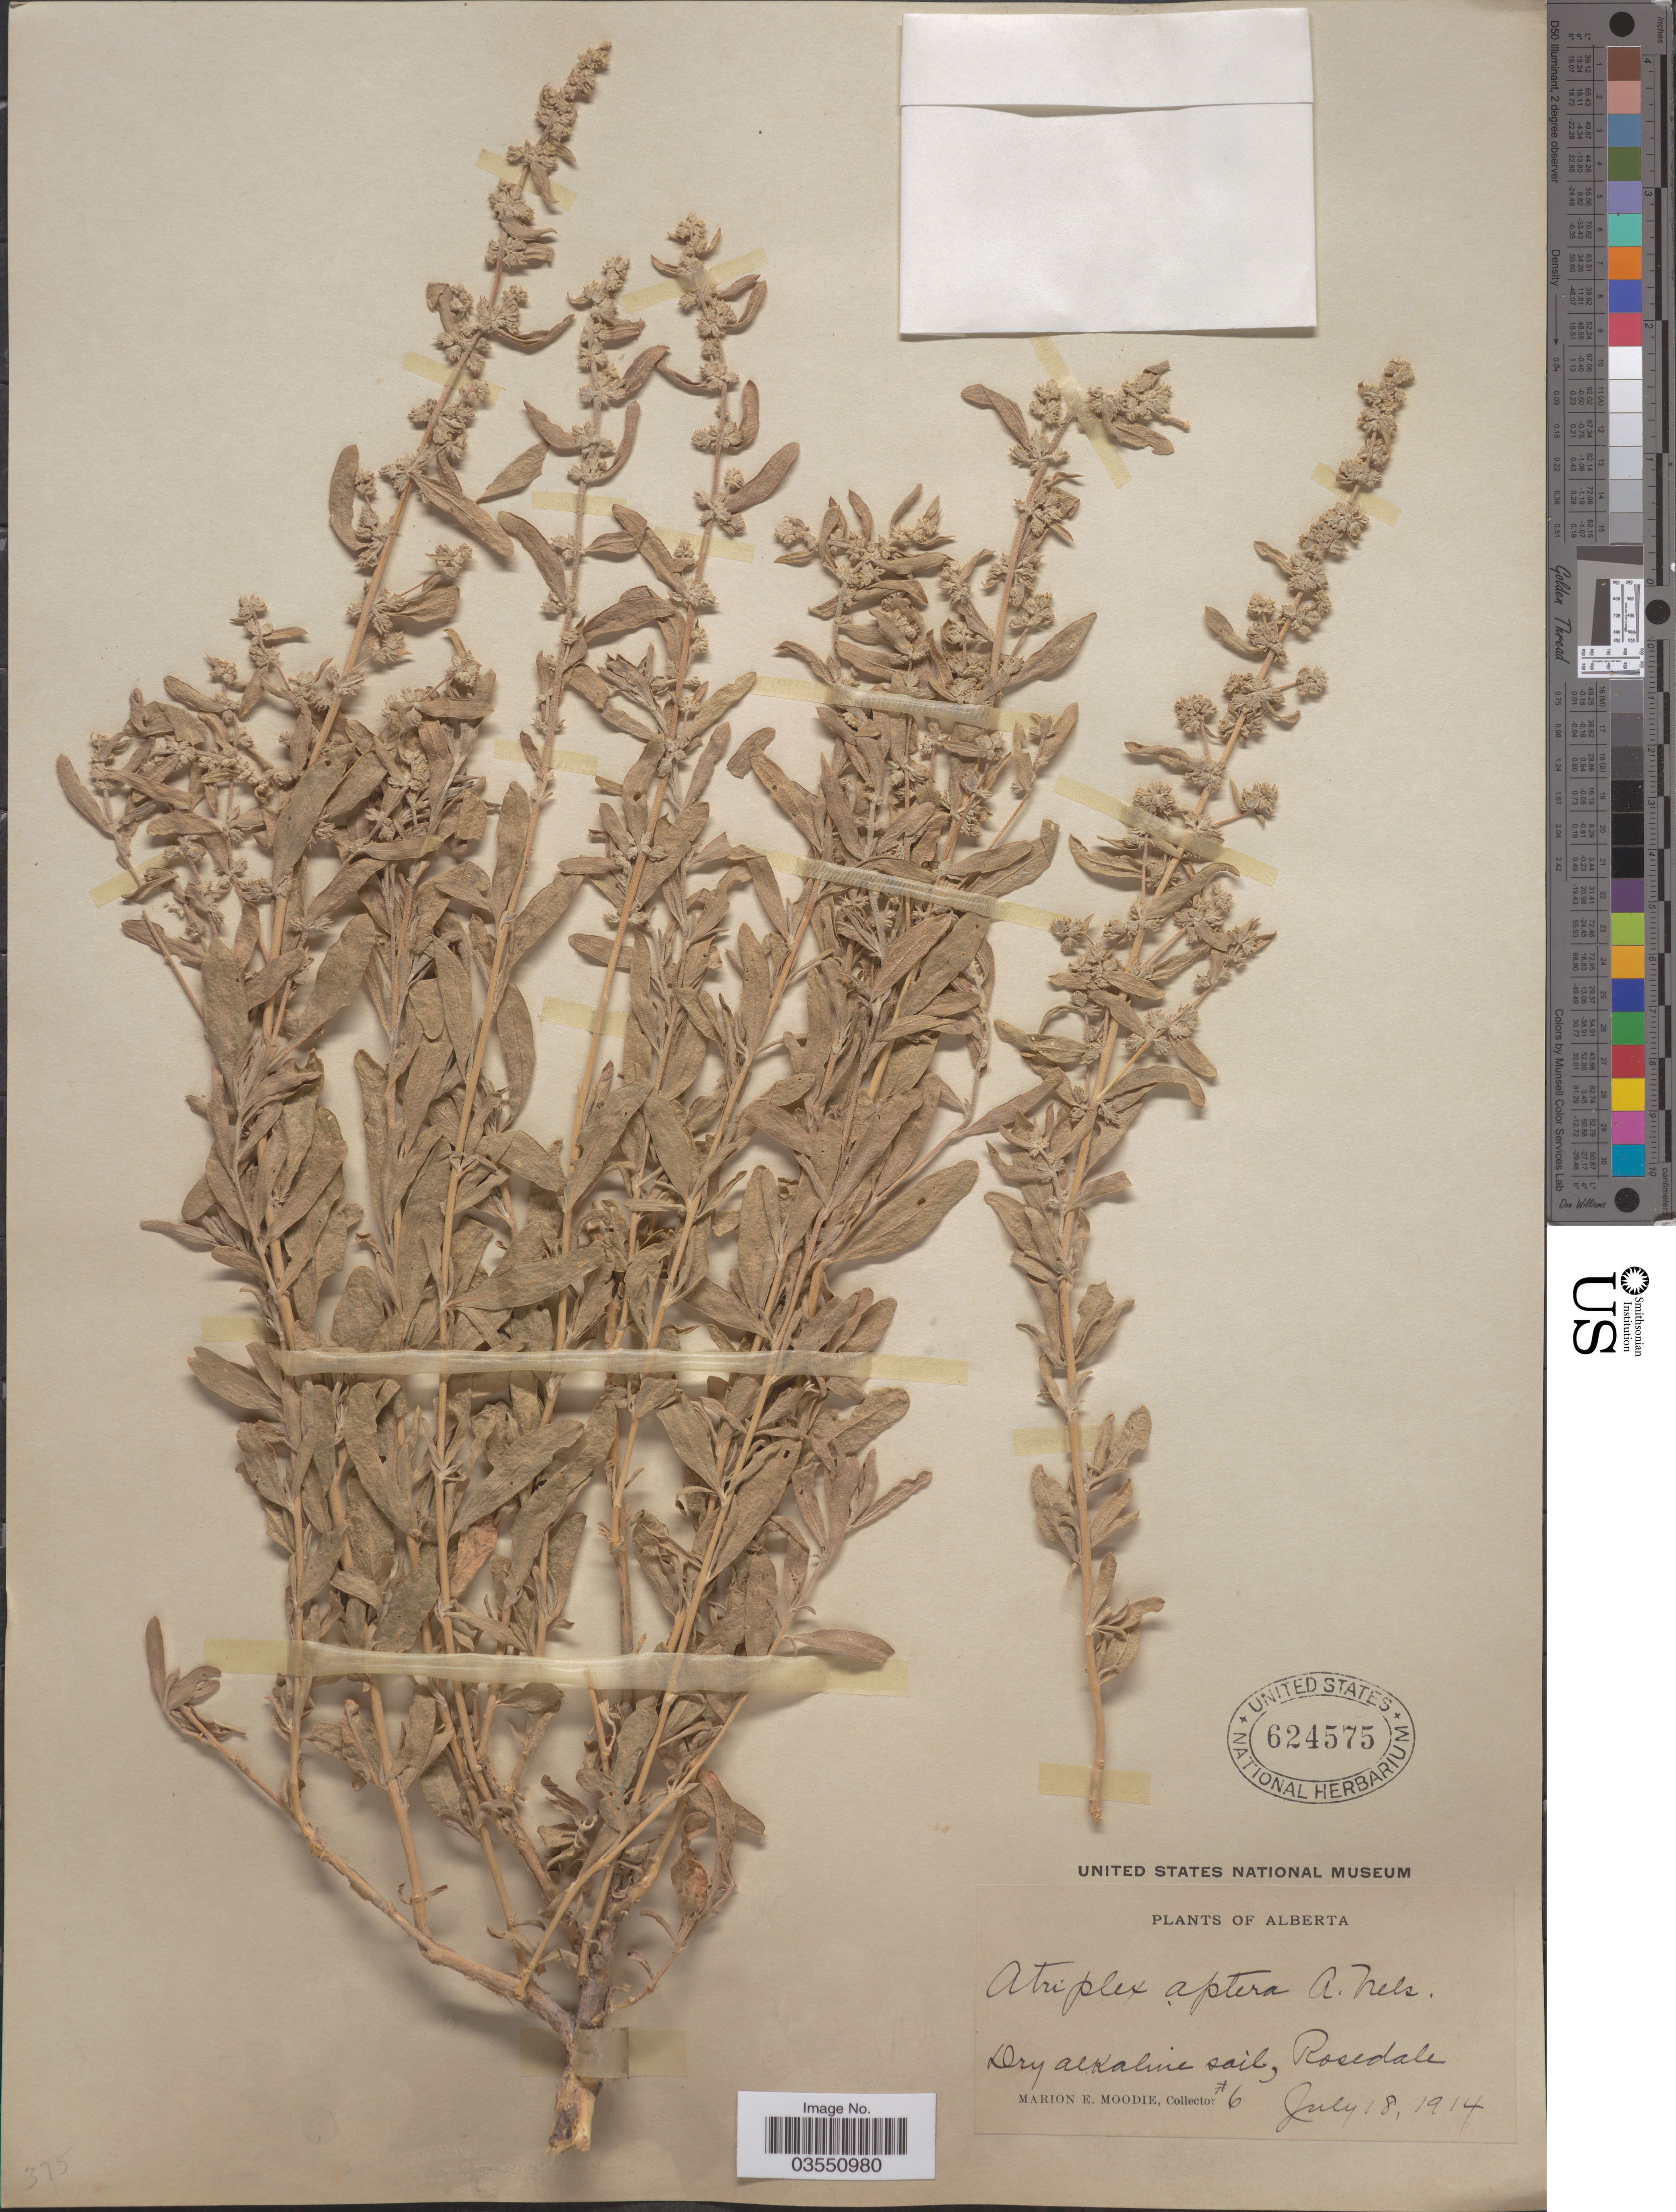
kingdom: Plantae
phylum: Tracheophyta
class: Magnoliopsida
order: Caryophyllales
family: Amaranthaceae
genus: Atriplex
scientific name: Atriplex aptera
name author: A. Nelson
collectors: M. E. Moodie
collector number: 6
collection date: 1914-07-18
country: Canada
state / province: Alberta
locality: Dry alkaline soil, Rosedale.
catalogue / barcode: US 624575